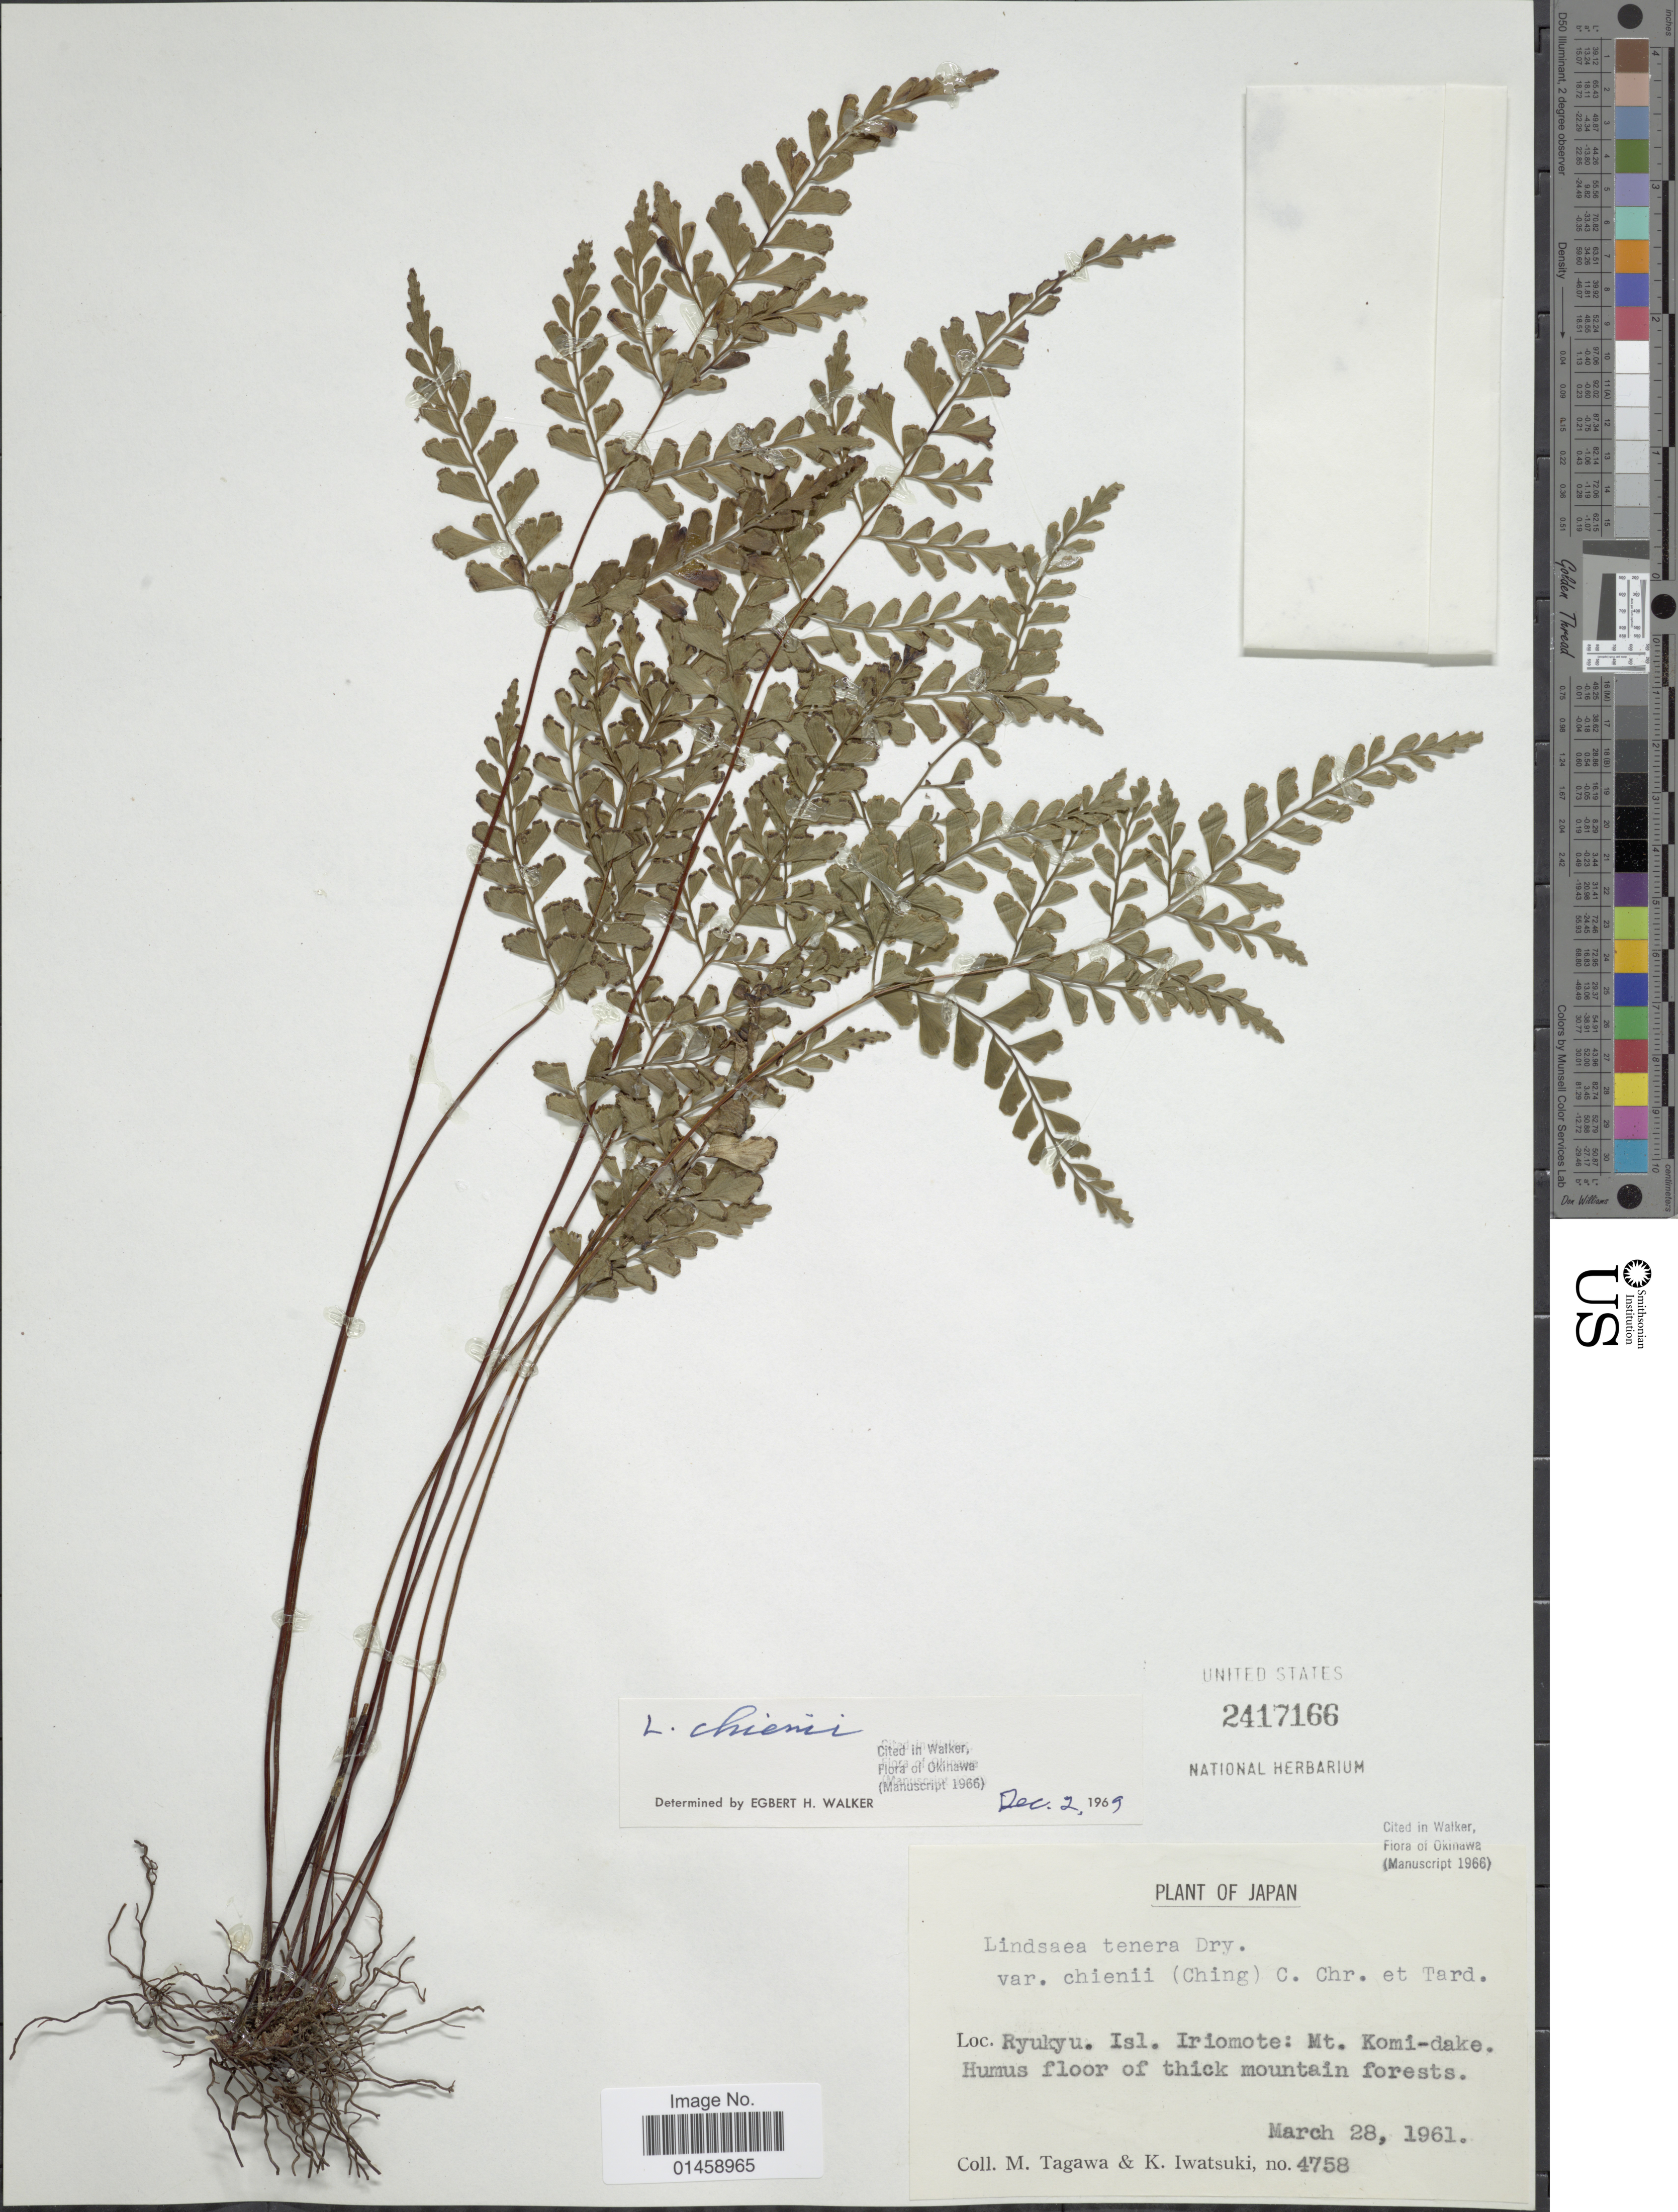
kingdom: Plantae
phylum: Tracheophyta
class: Polypodiopsida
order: Polypodiales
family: Lindsaeaceae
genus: Lindsaea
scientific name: Lindsaea chienii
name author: Ching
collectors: M. Tagawa & K. Iwatsuki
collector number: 4758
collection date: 1961-03-28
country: Japan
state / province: Okinawa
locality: Ryukyu. Isl. Iriomote: Mt. Komi-dake.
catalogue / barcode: US 2417166